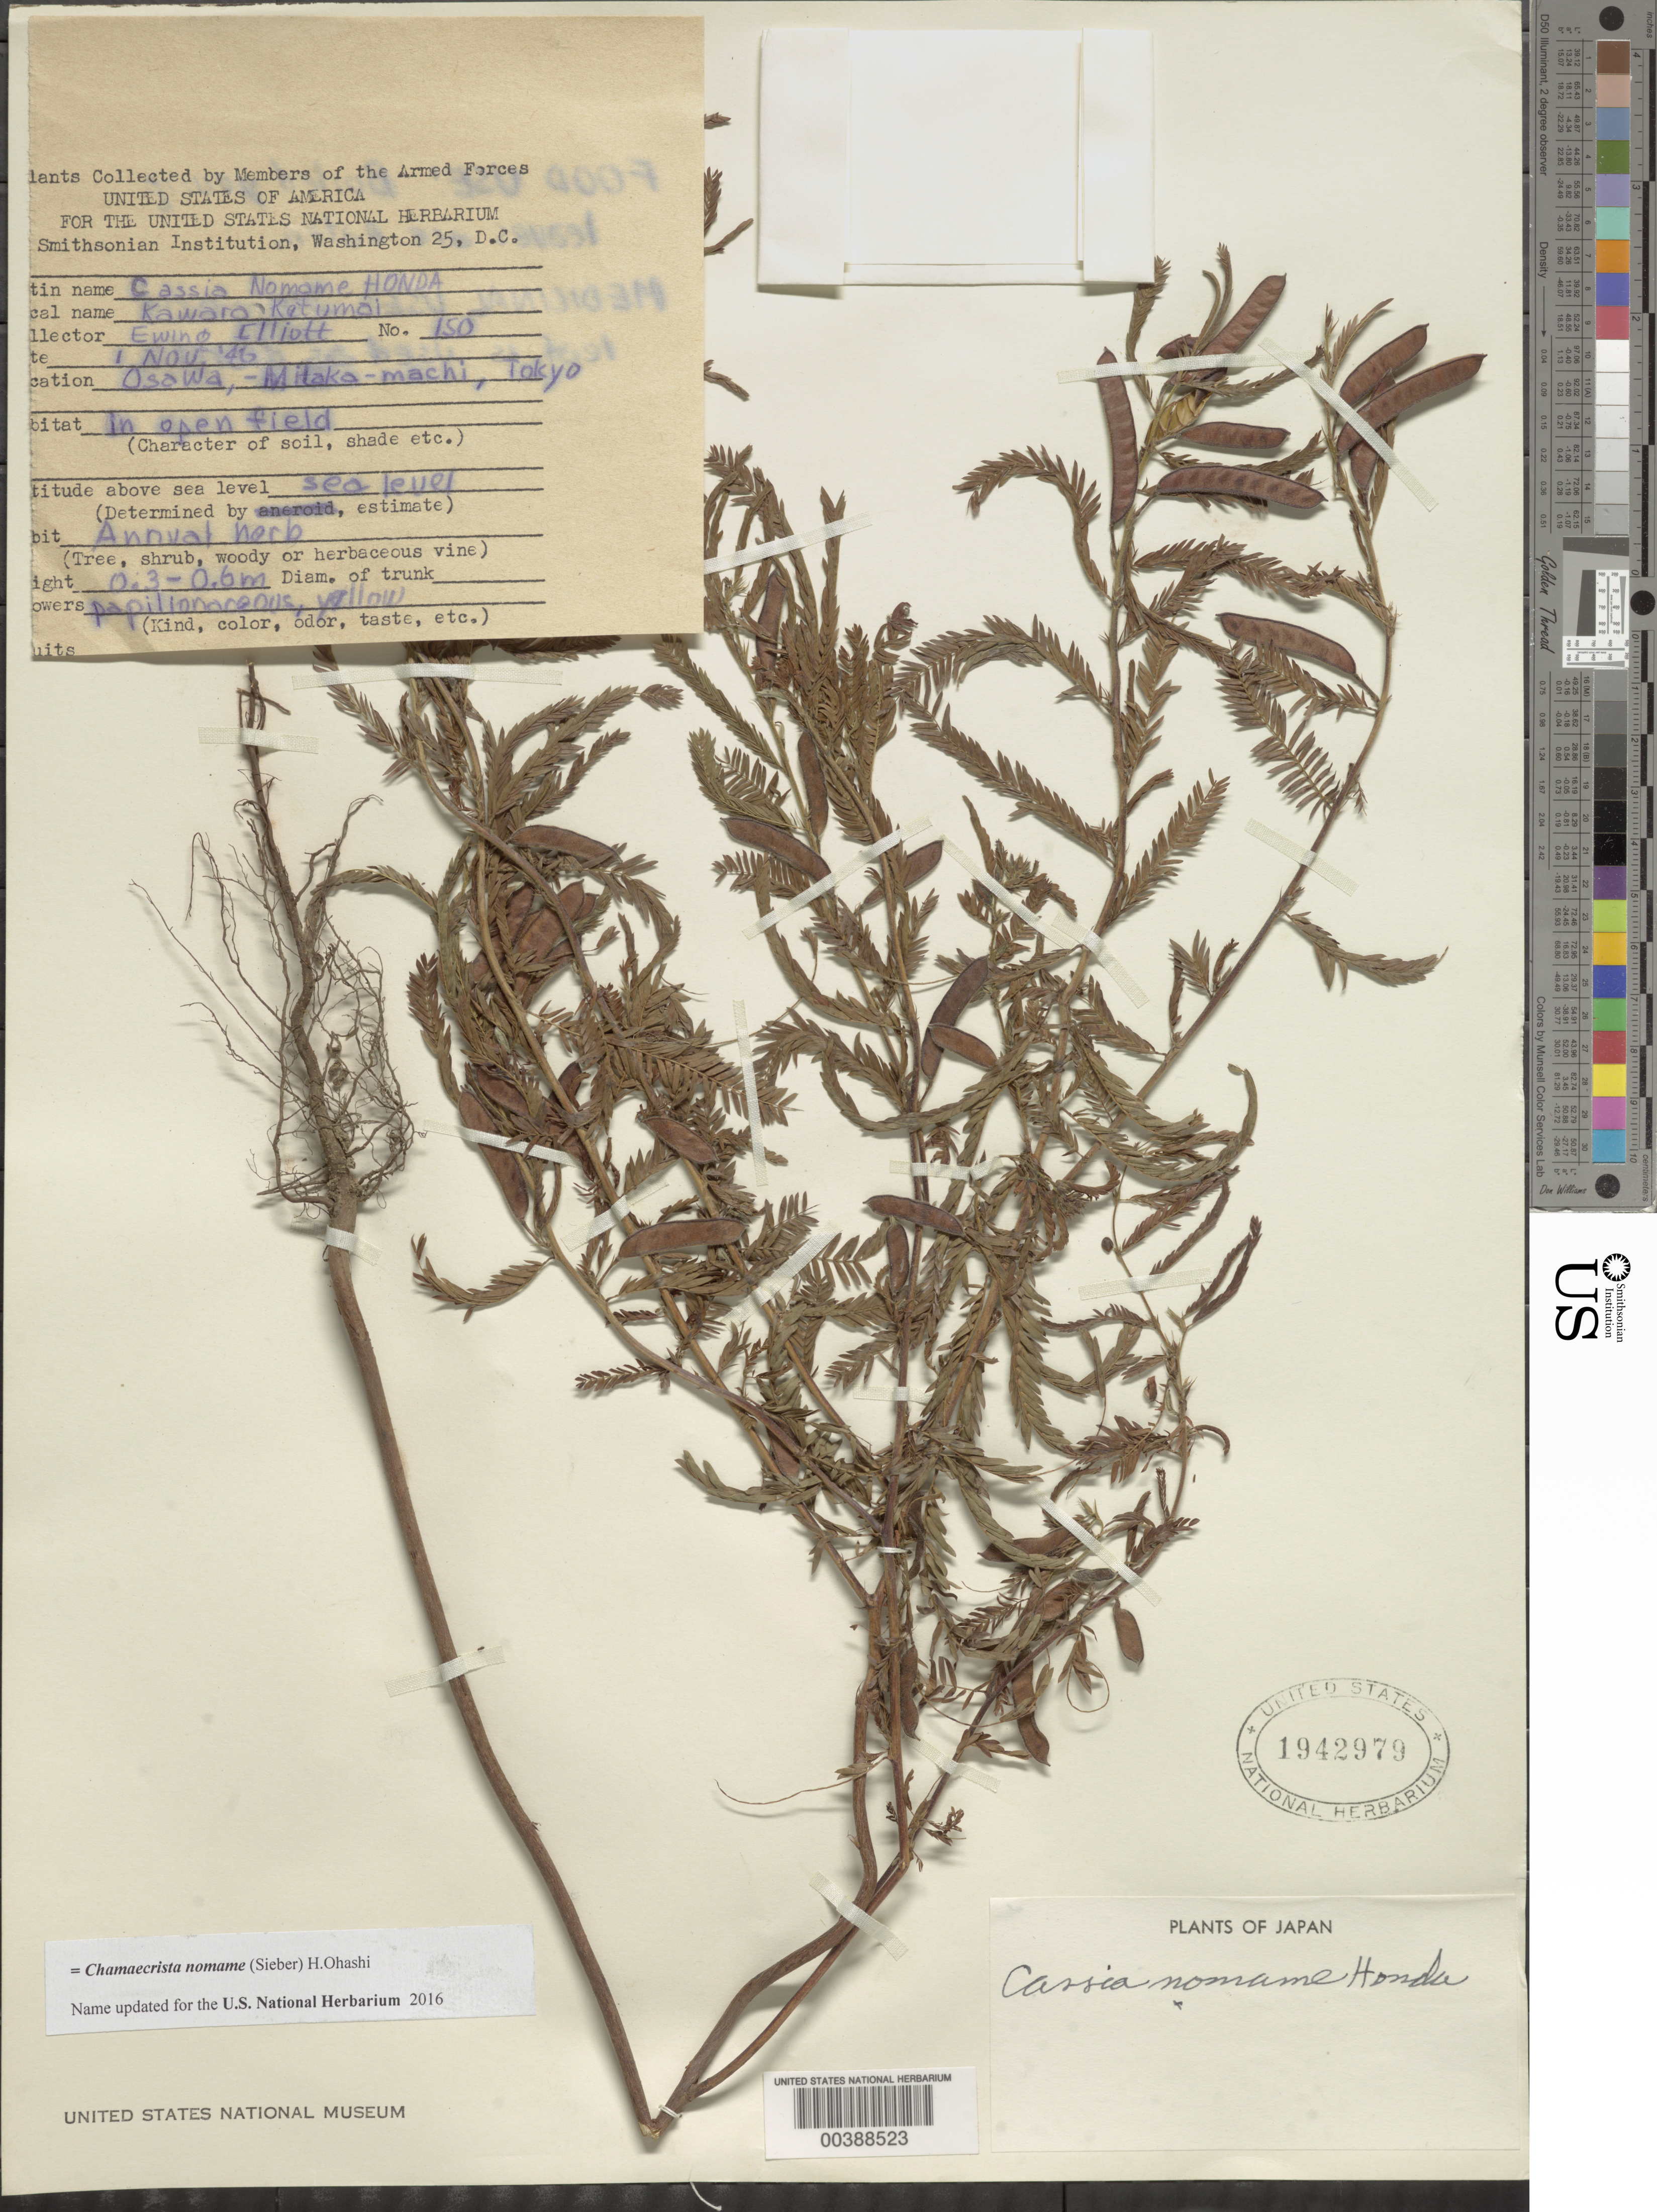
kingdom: Plantae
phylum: Tracheophyta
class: Magnoliopsida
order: Fabales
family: Fabaceae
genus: Chamaecrista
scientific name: Chamaecrista nomame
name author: (Sieber) H. Ohashi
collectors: E. Elliot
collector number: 150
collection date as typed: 01 Nov 1946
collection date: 1946-11-01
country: Japan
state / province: Tokyo, Federal City of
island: Honshu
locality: Osawa, mitaka-machi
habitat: In open field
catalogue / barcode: US 1942979